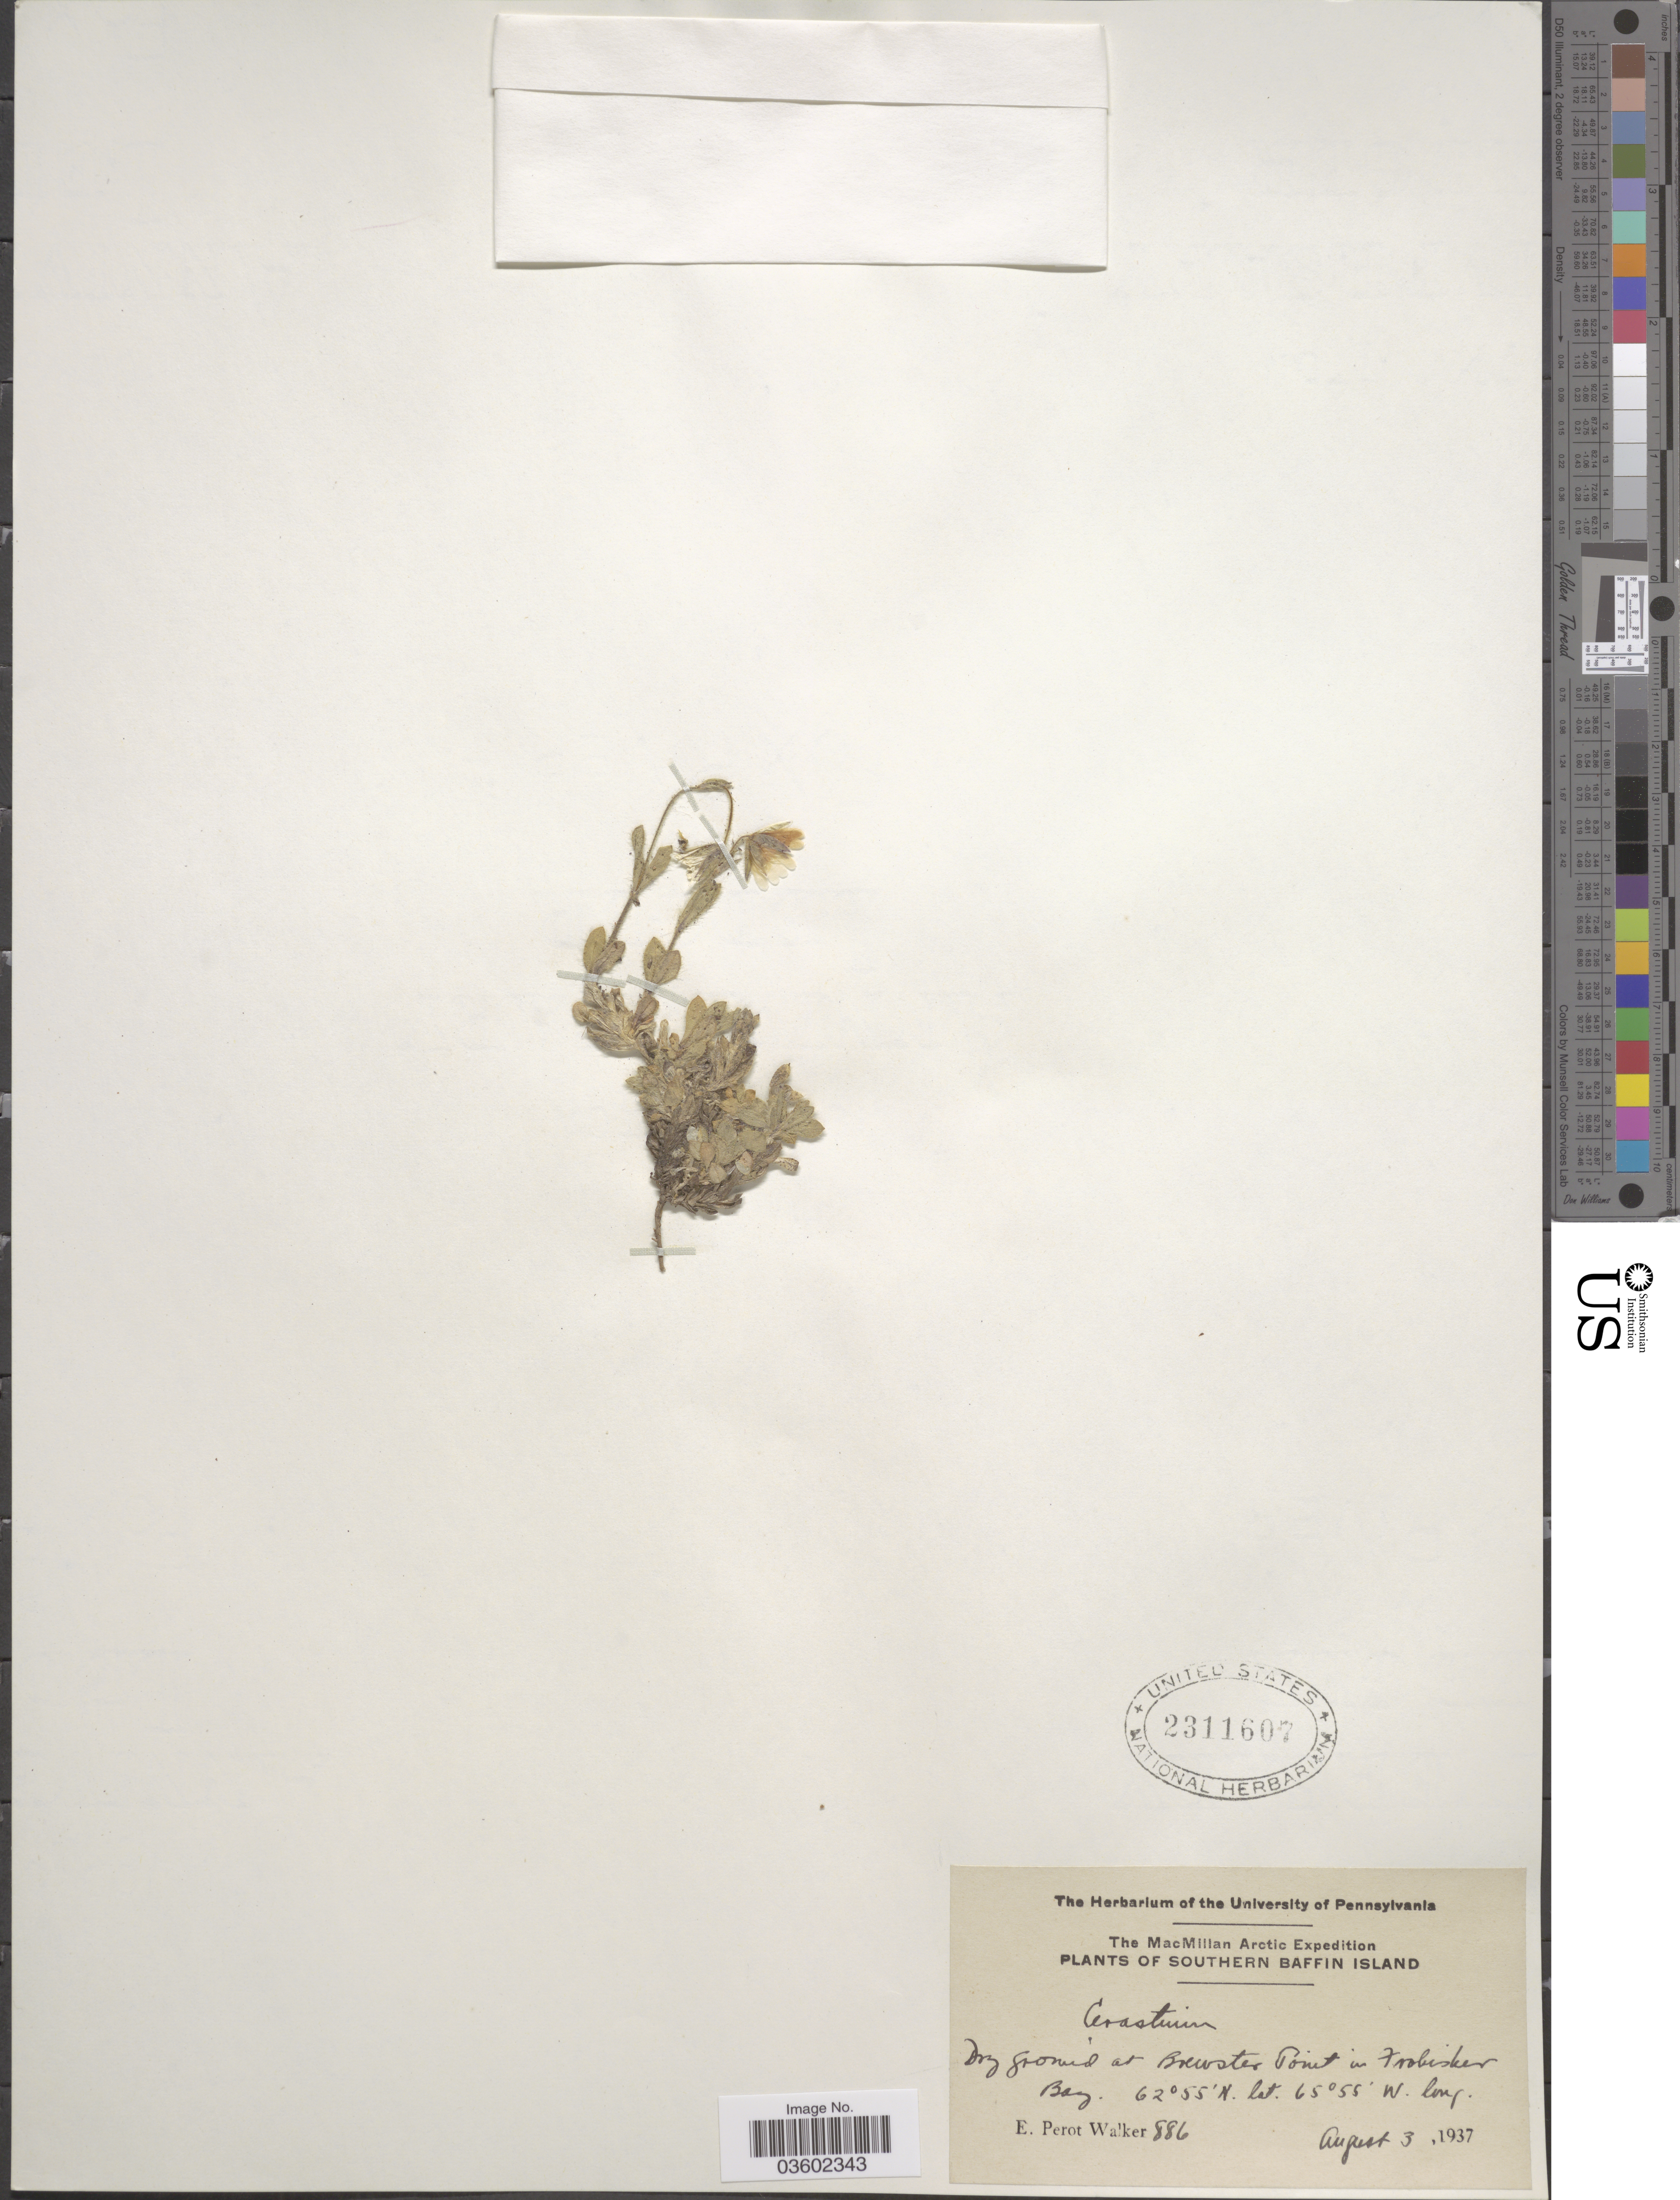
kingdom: Plantae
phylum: Tracheophyta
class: Magnoliopsida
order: Caryophyllales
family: Caryophyllaceae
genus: Cerastium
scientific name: Cerastium sp.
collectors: E. Walker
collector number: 886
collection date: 1937-08-03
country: Canada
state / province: Nunavut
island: Baffin Island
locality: Arctic. Southern Baffin Island. Brewster Point in Frobisher Bay.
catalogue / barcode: US 2311607